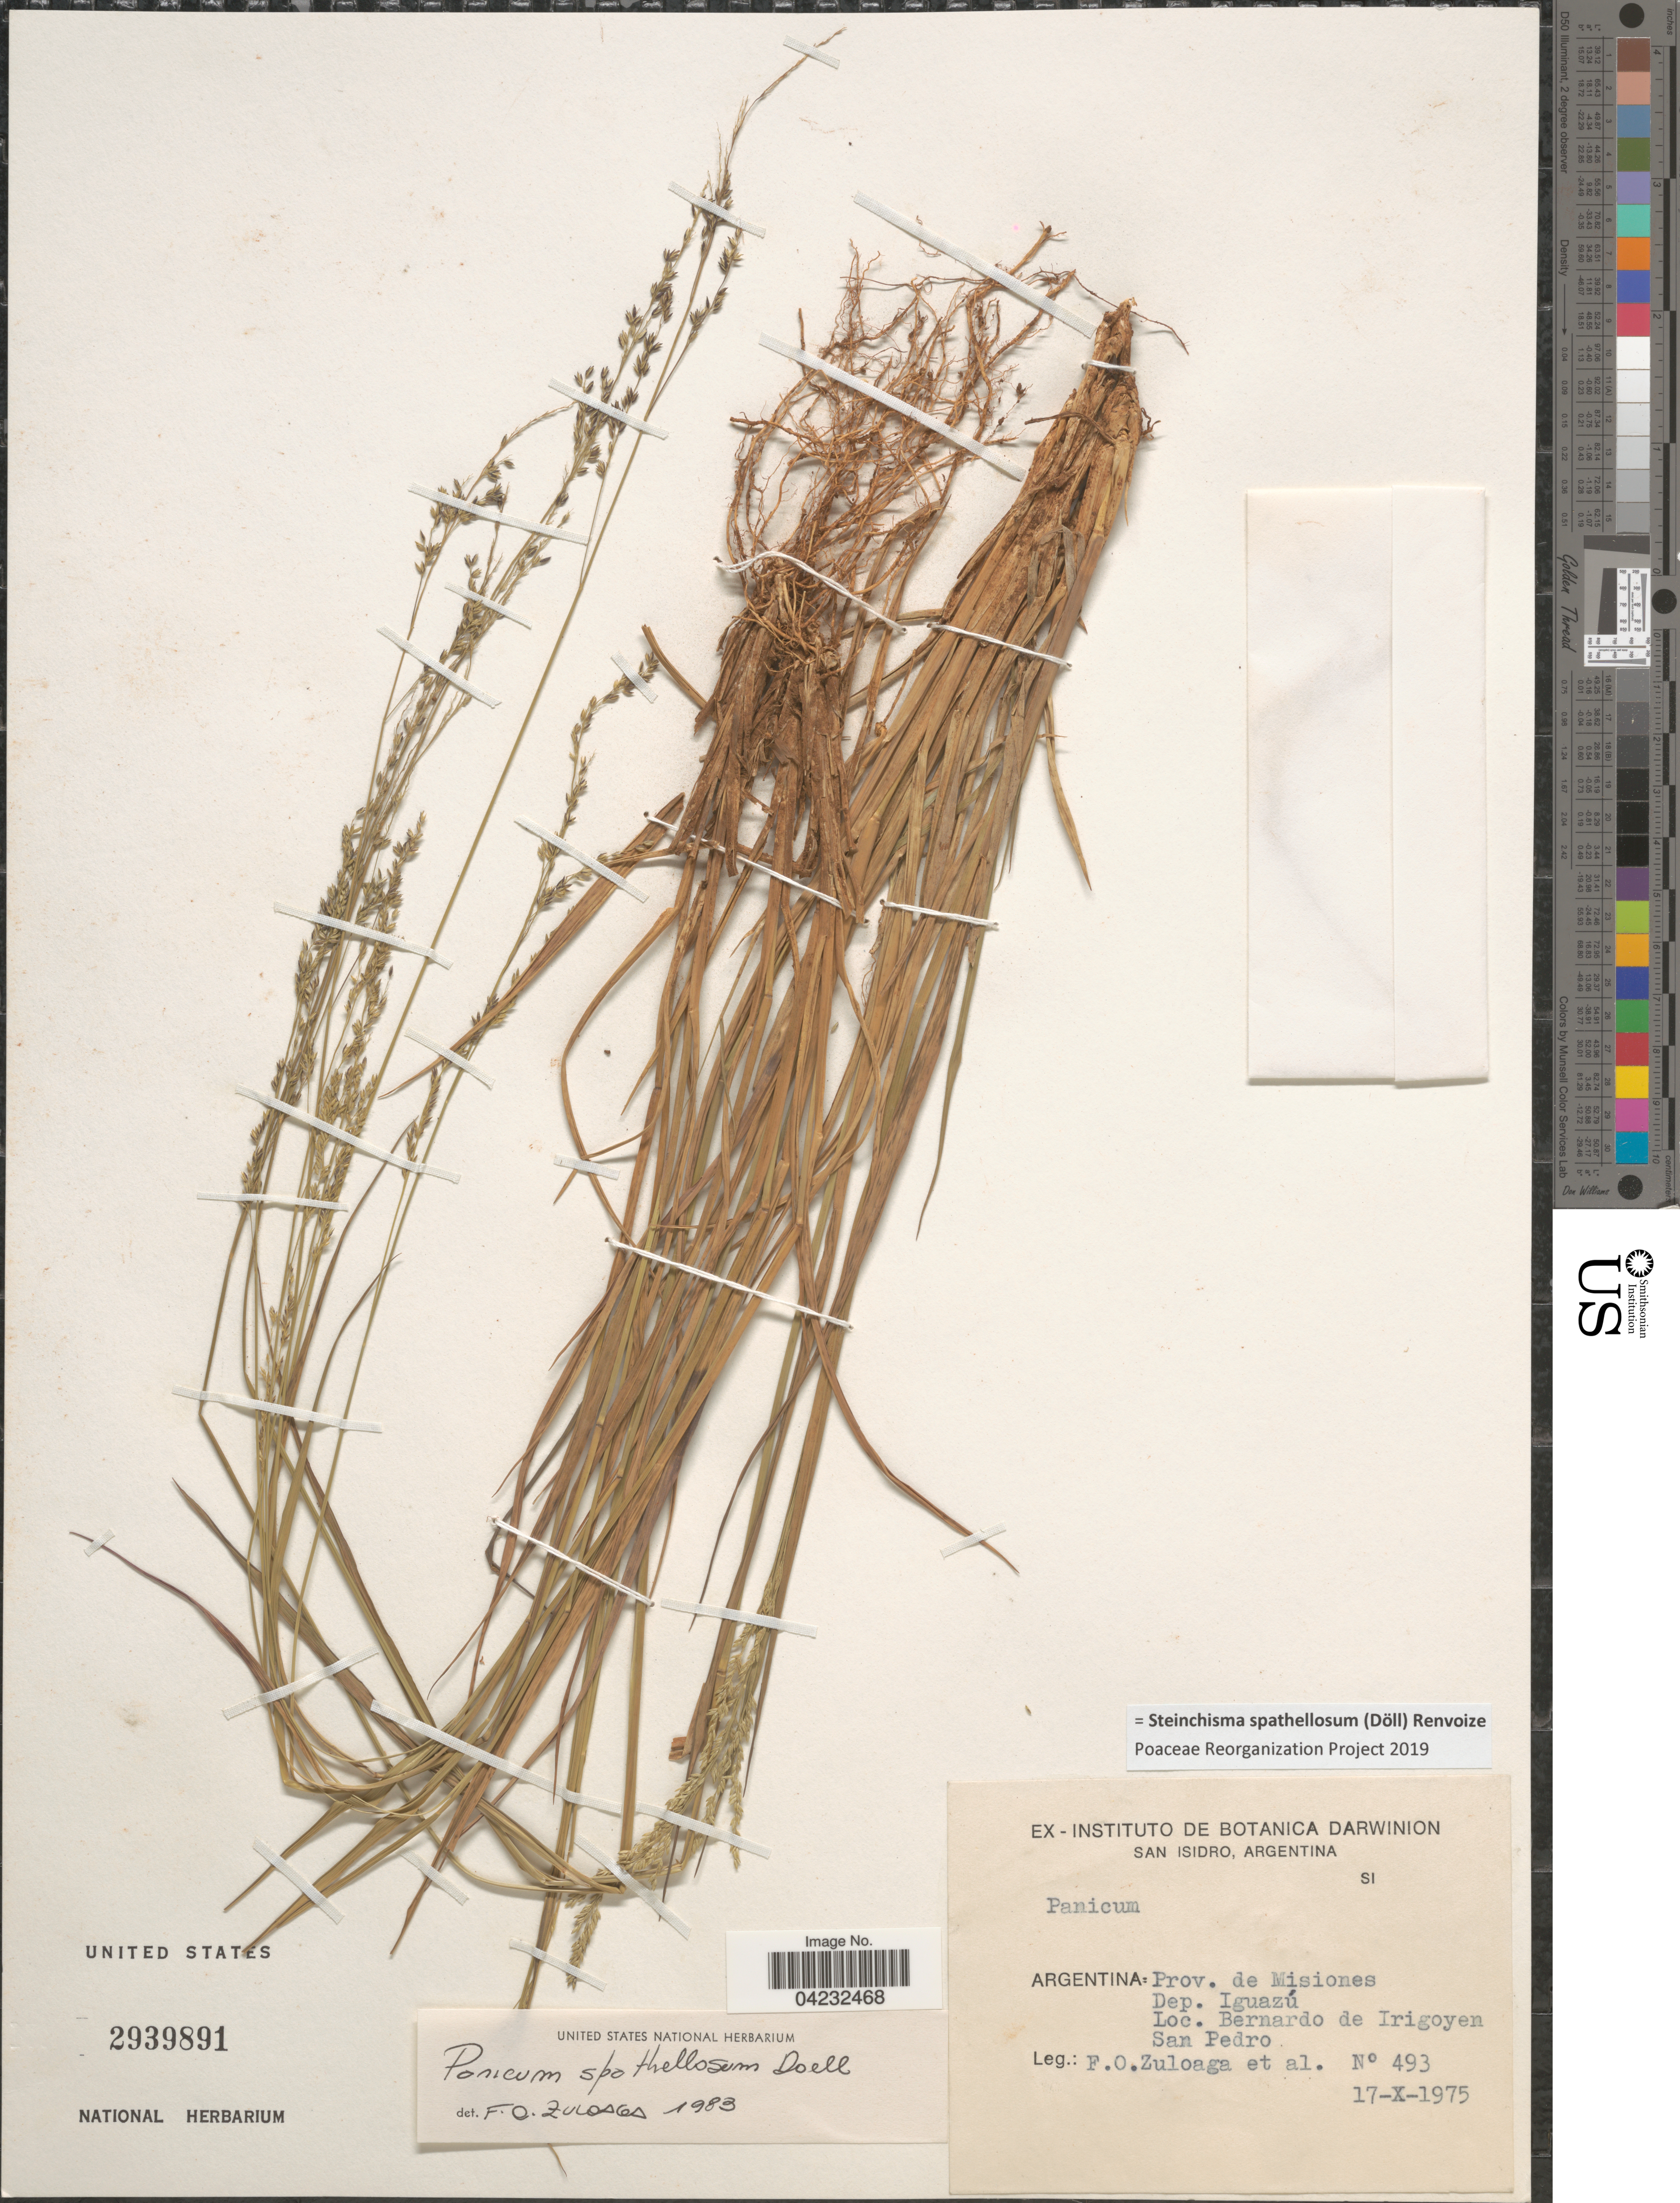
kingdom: Plantae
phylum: Tracheophyta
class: Liliopsida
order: Poales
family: Poaceae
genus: Steinchisma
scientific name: Steinchisma spathellosum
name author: (Döll) Renvoize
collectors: F. O. Zuloaga & et al.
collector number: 493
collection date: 1975-10-17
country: Argentina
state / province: Misiones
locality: Dep. Iguazú. Bernardo de Irigoyen San Pedro.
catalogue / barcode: US 2939891